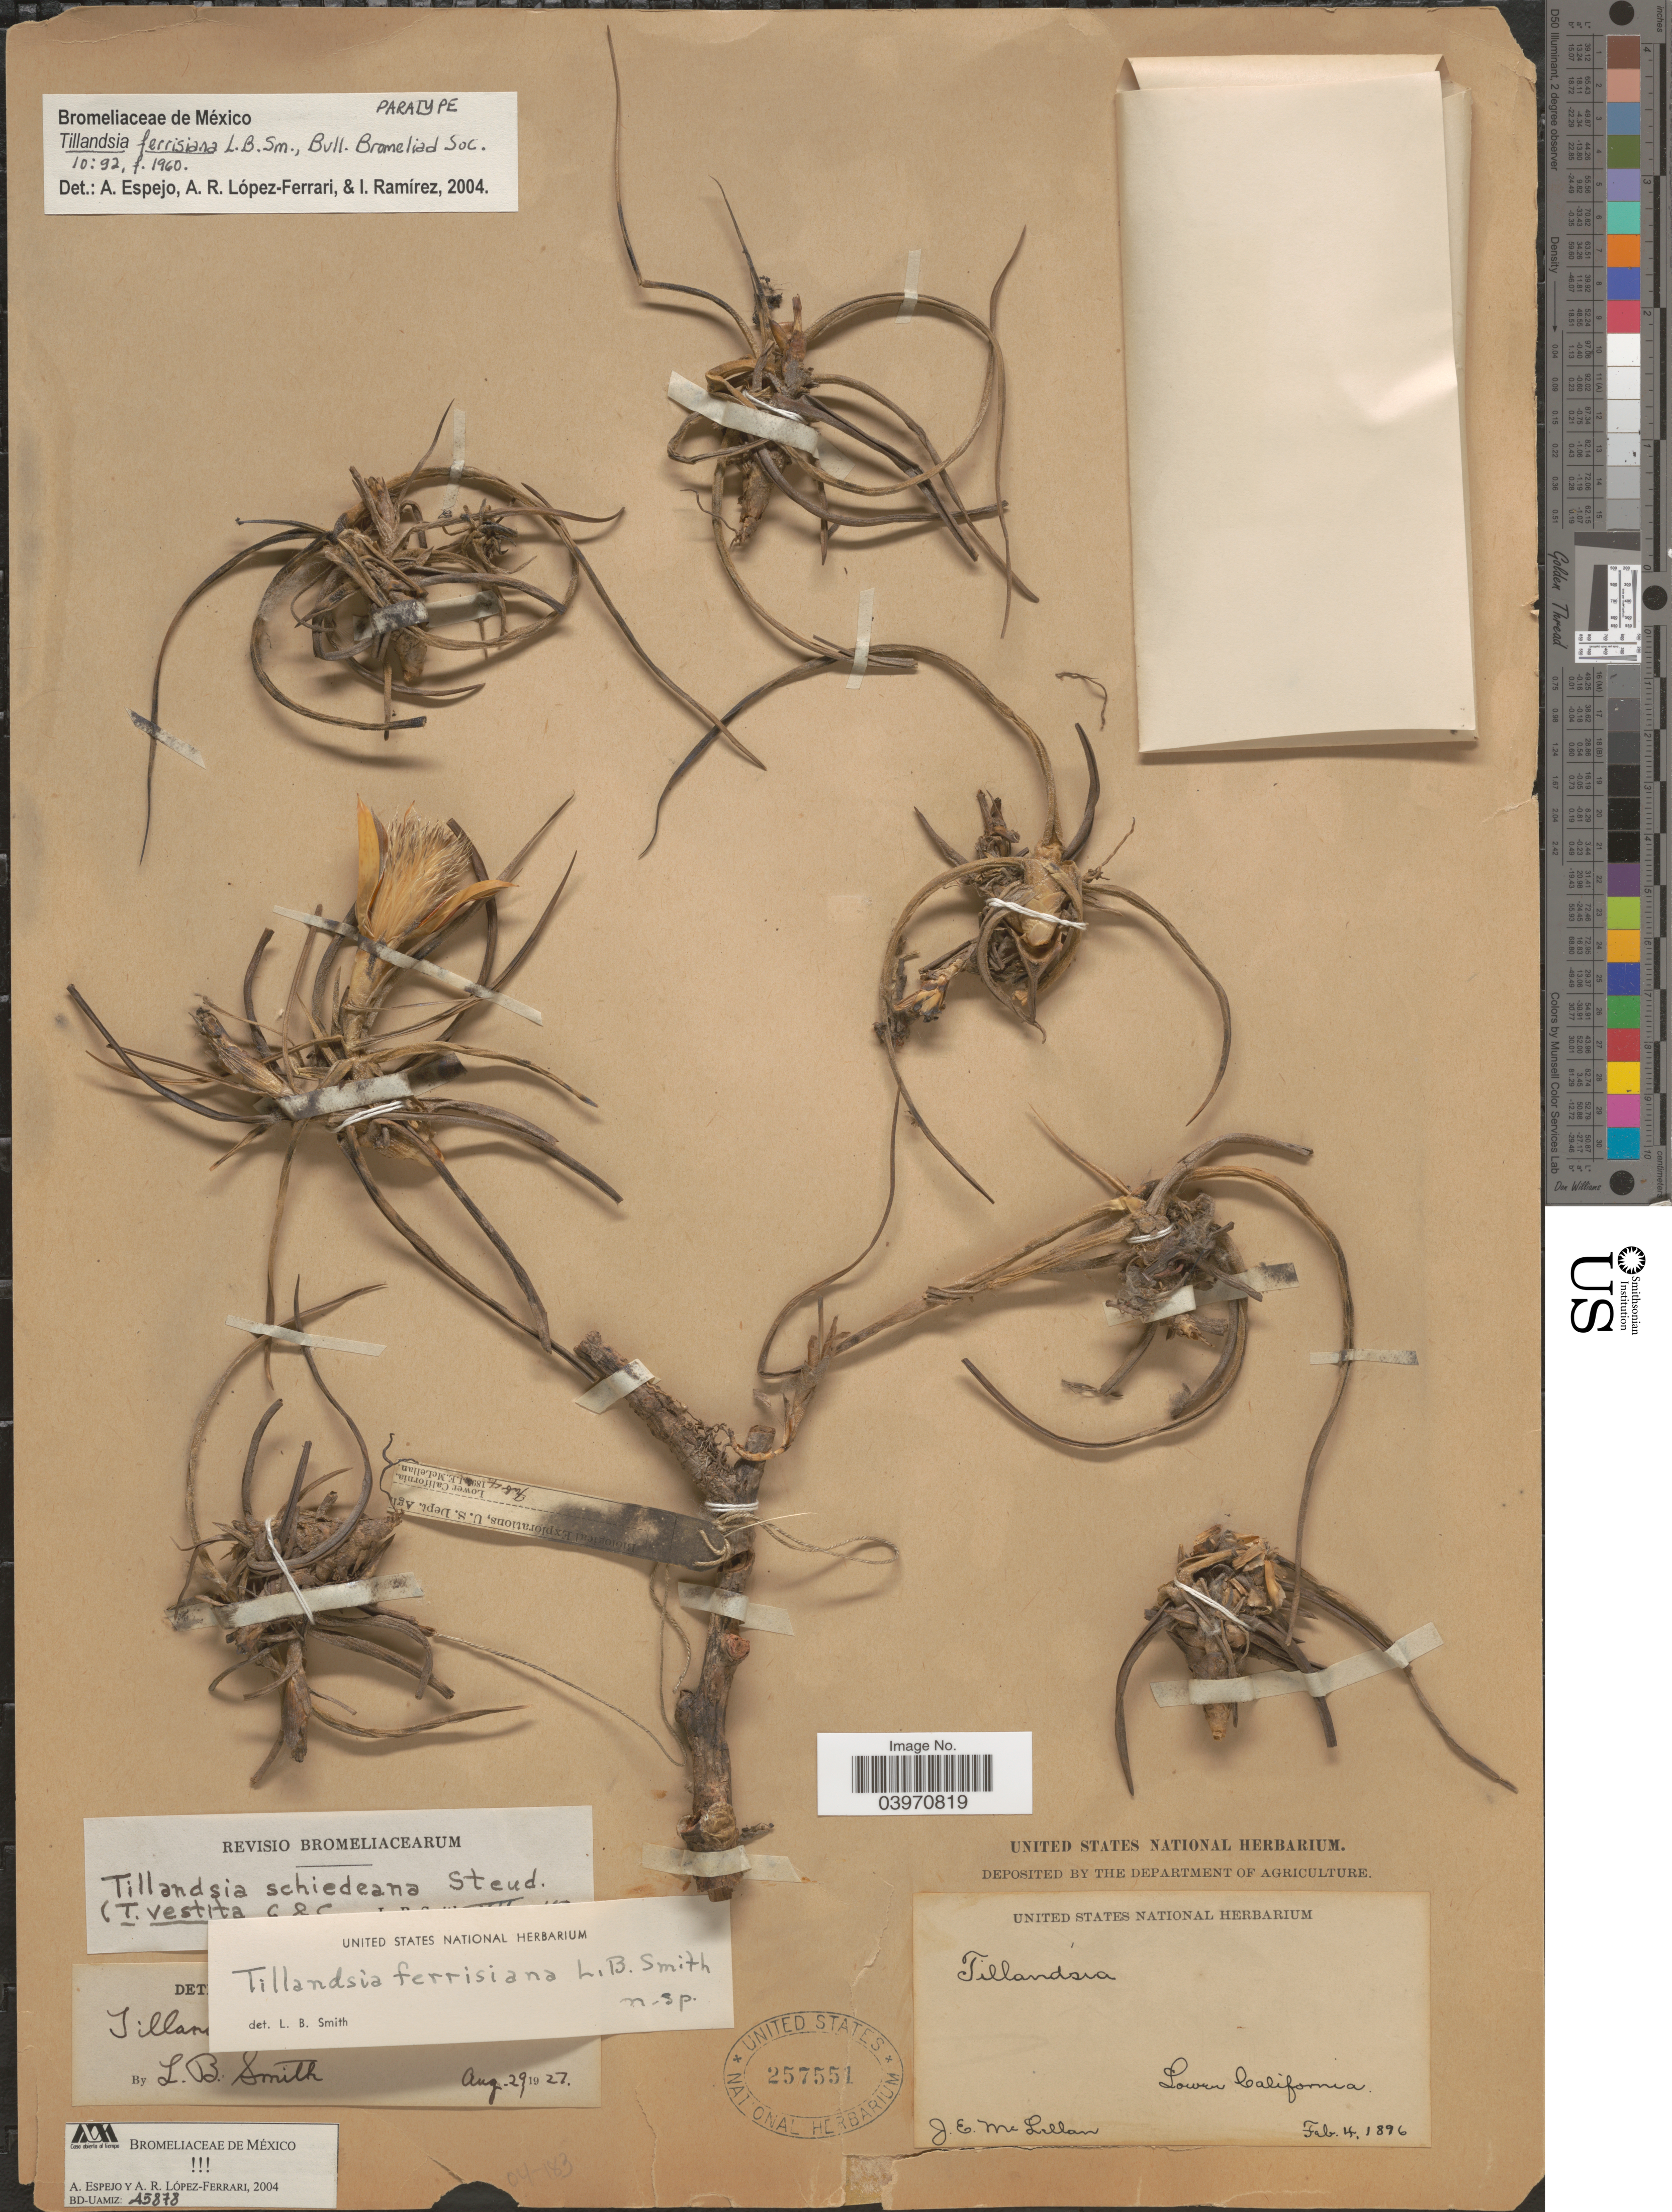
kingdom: Plantae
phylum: Tracheophyta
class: Liliopsida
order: Poales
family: Bromeliaceae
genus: Tillandsia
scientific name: Tillandsia ferrisiana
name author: L.B. Sm.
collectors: J. Mclellan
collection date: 1896-02-14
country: Mexico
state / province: Baja California Norte / Baja California Sur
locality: Lower California.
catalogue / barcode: US 257551